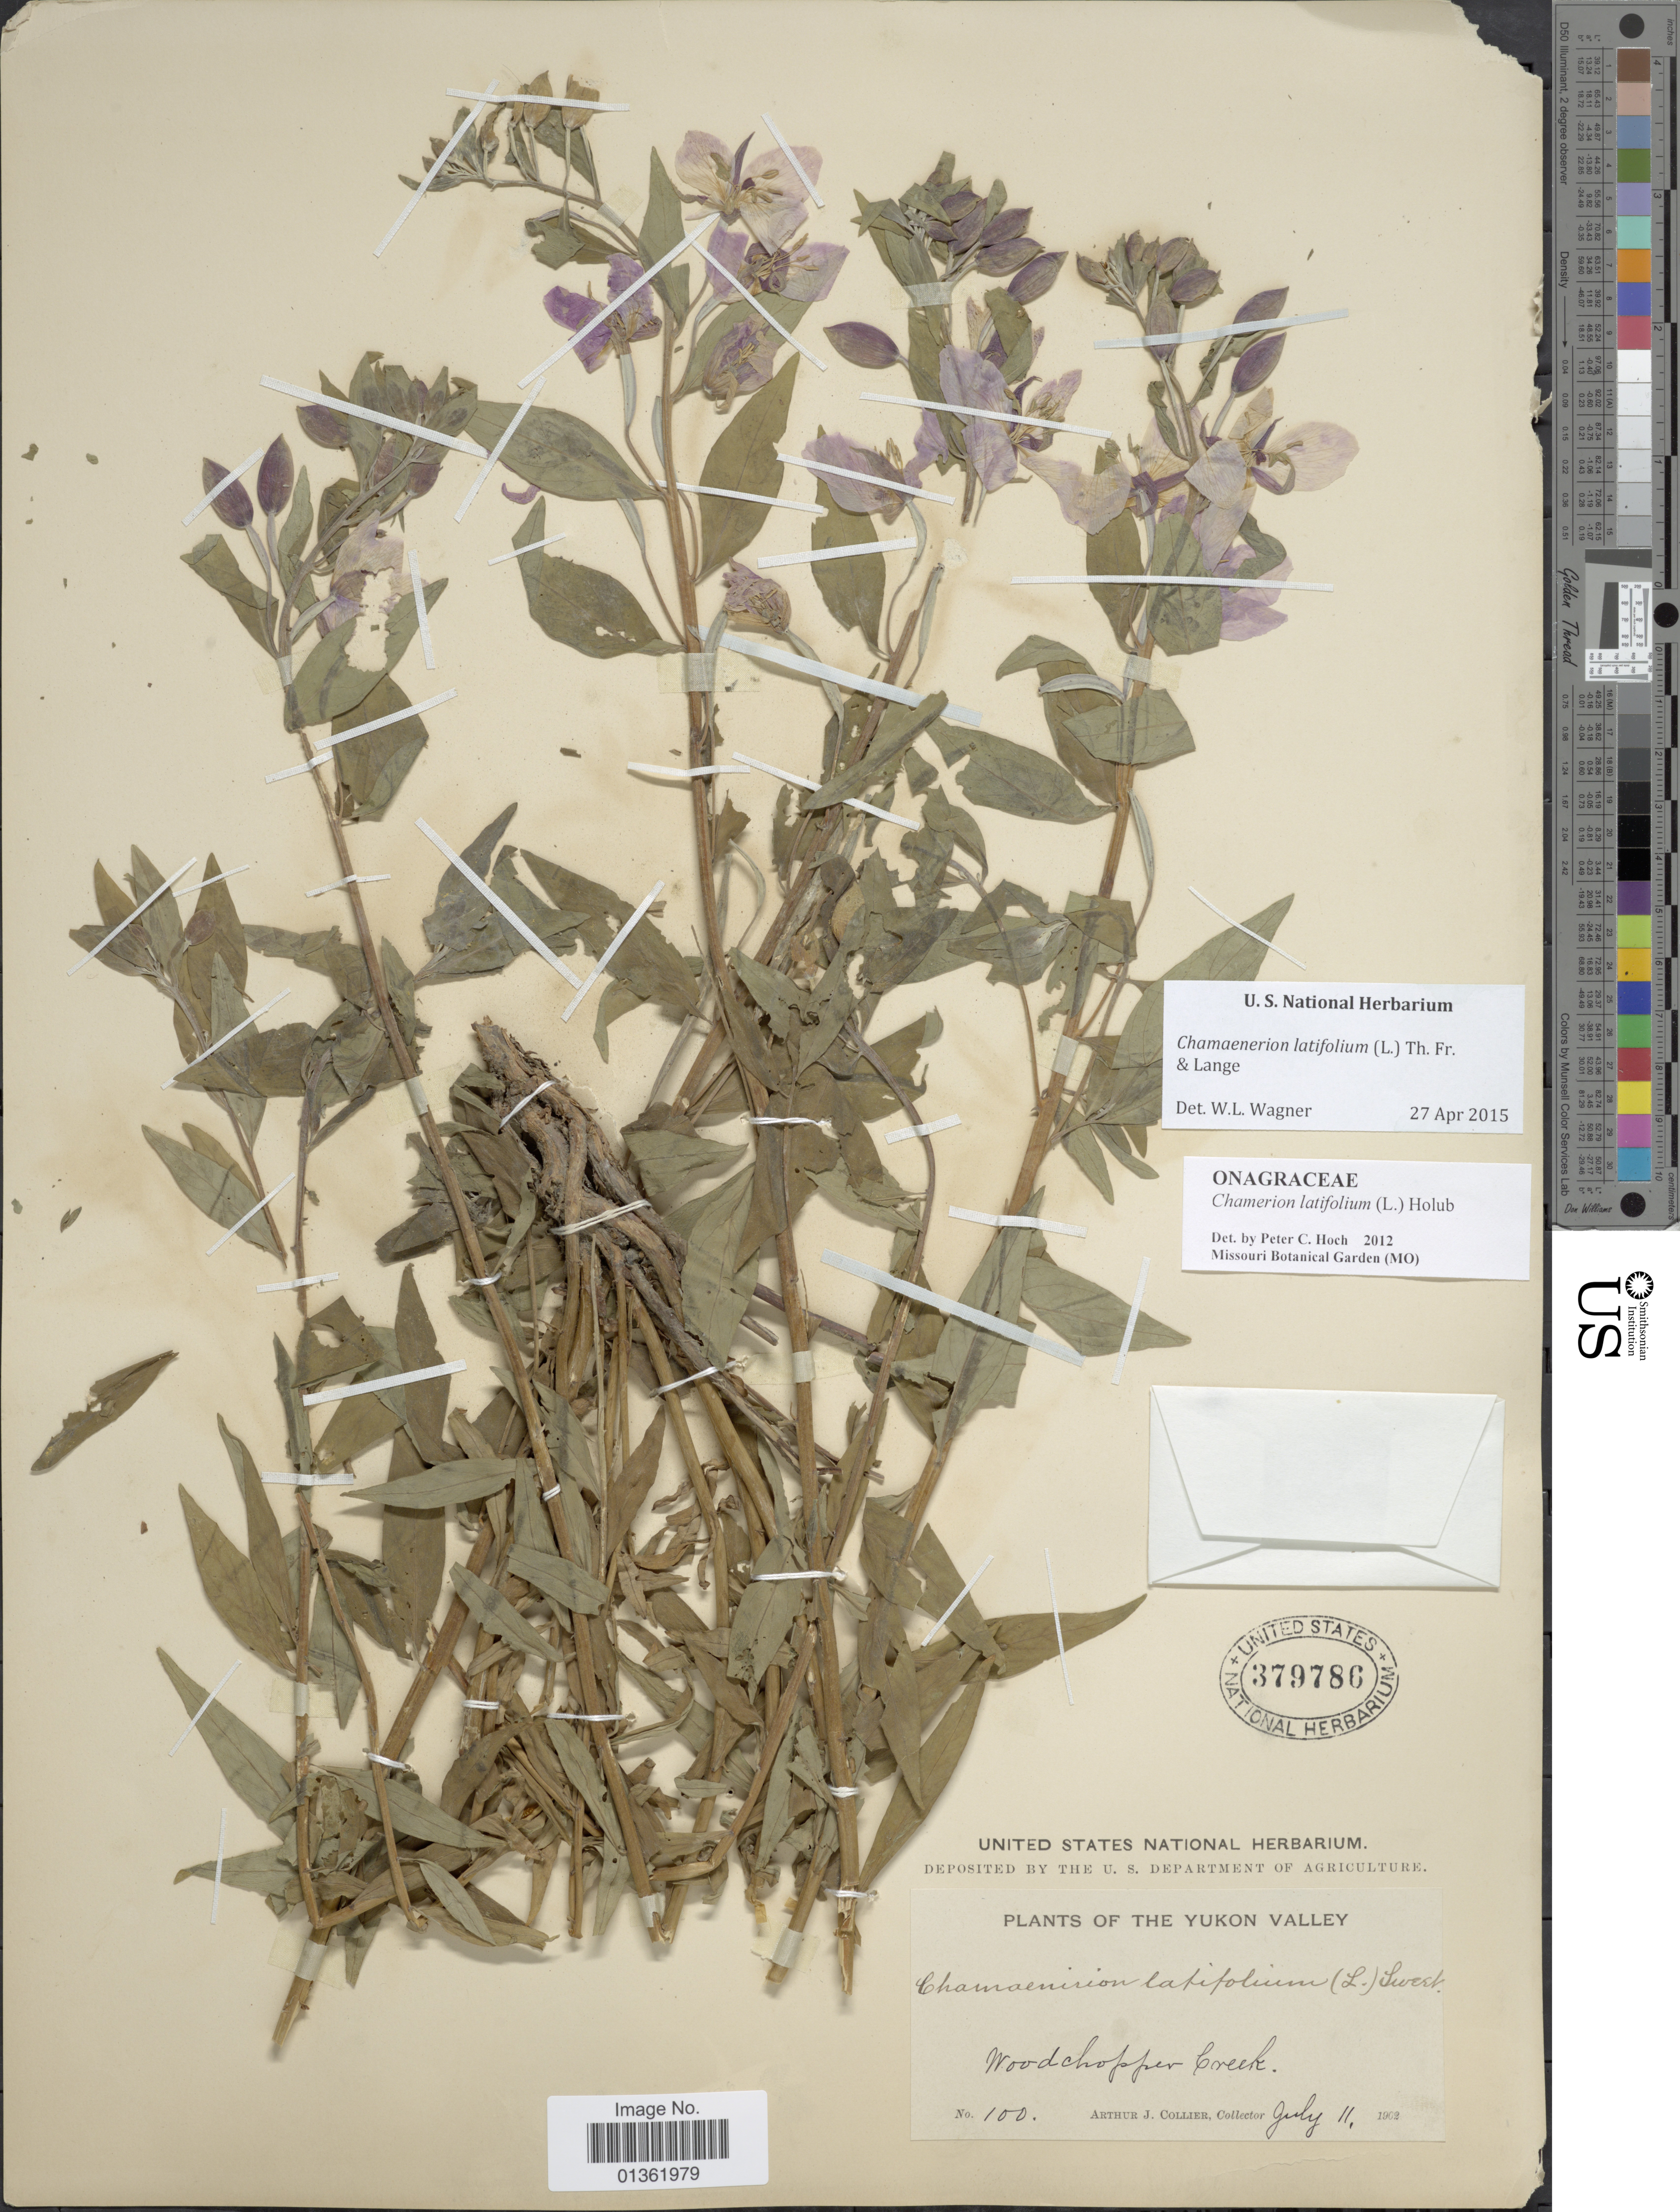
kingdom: Plantae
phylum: Tracheophyta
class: Magnoliopsida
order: Myrtales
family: Onagraceae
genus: Chamaenerion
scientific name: Chamaenerion latifolium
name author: (L.) Th. Fr. & Lange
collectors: A. Collier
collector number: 100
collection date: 1962-07-11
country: Canada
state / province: Yukon Territory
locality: Woodchopper Creek.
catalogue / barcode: US 379786